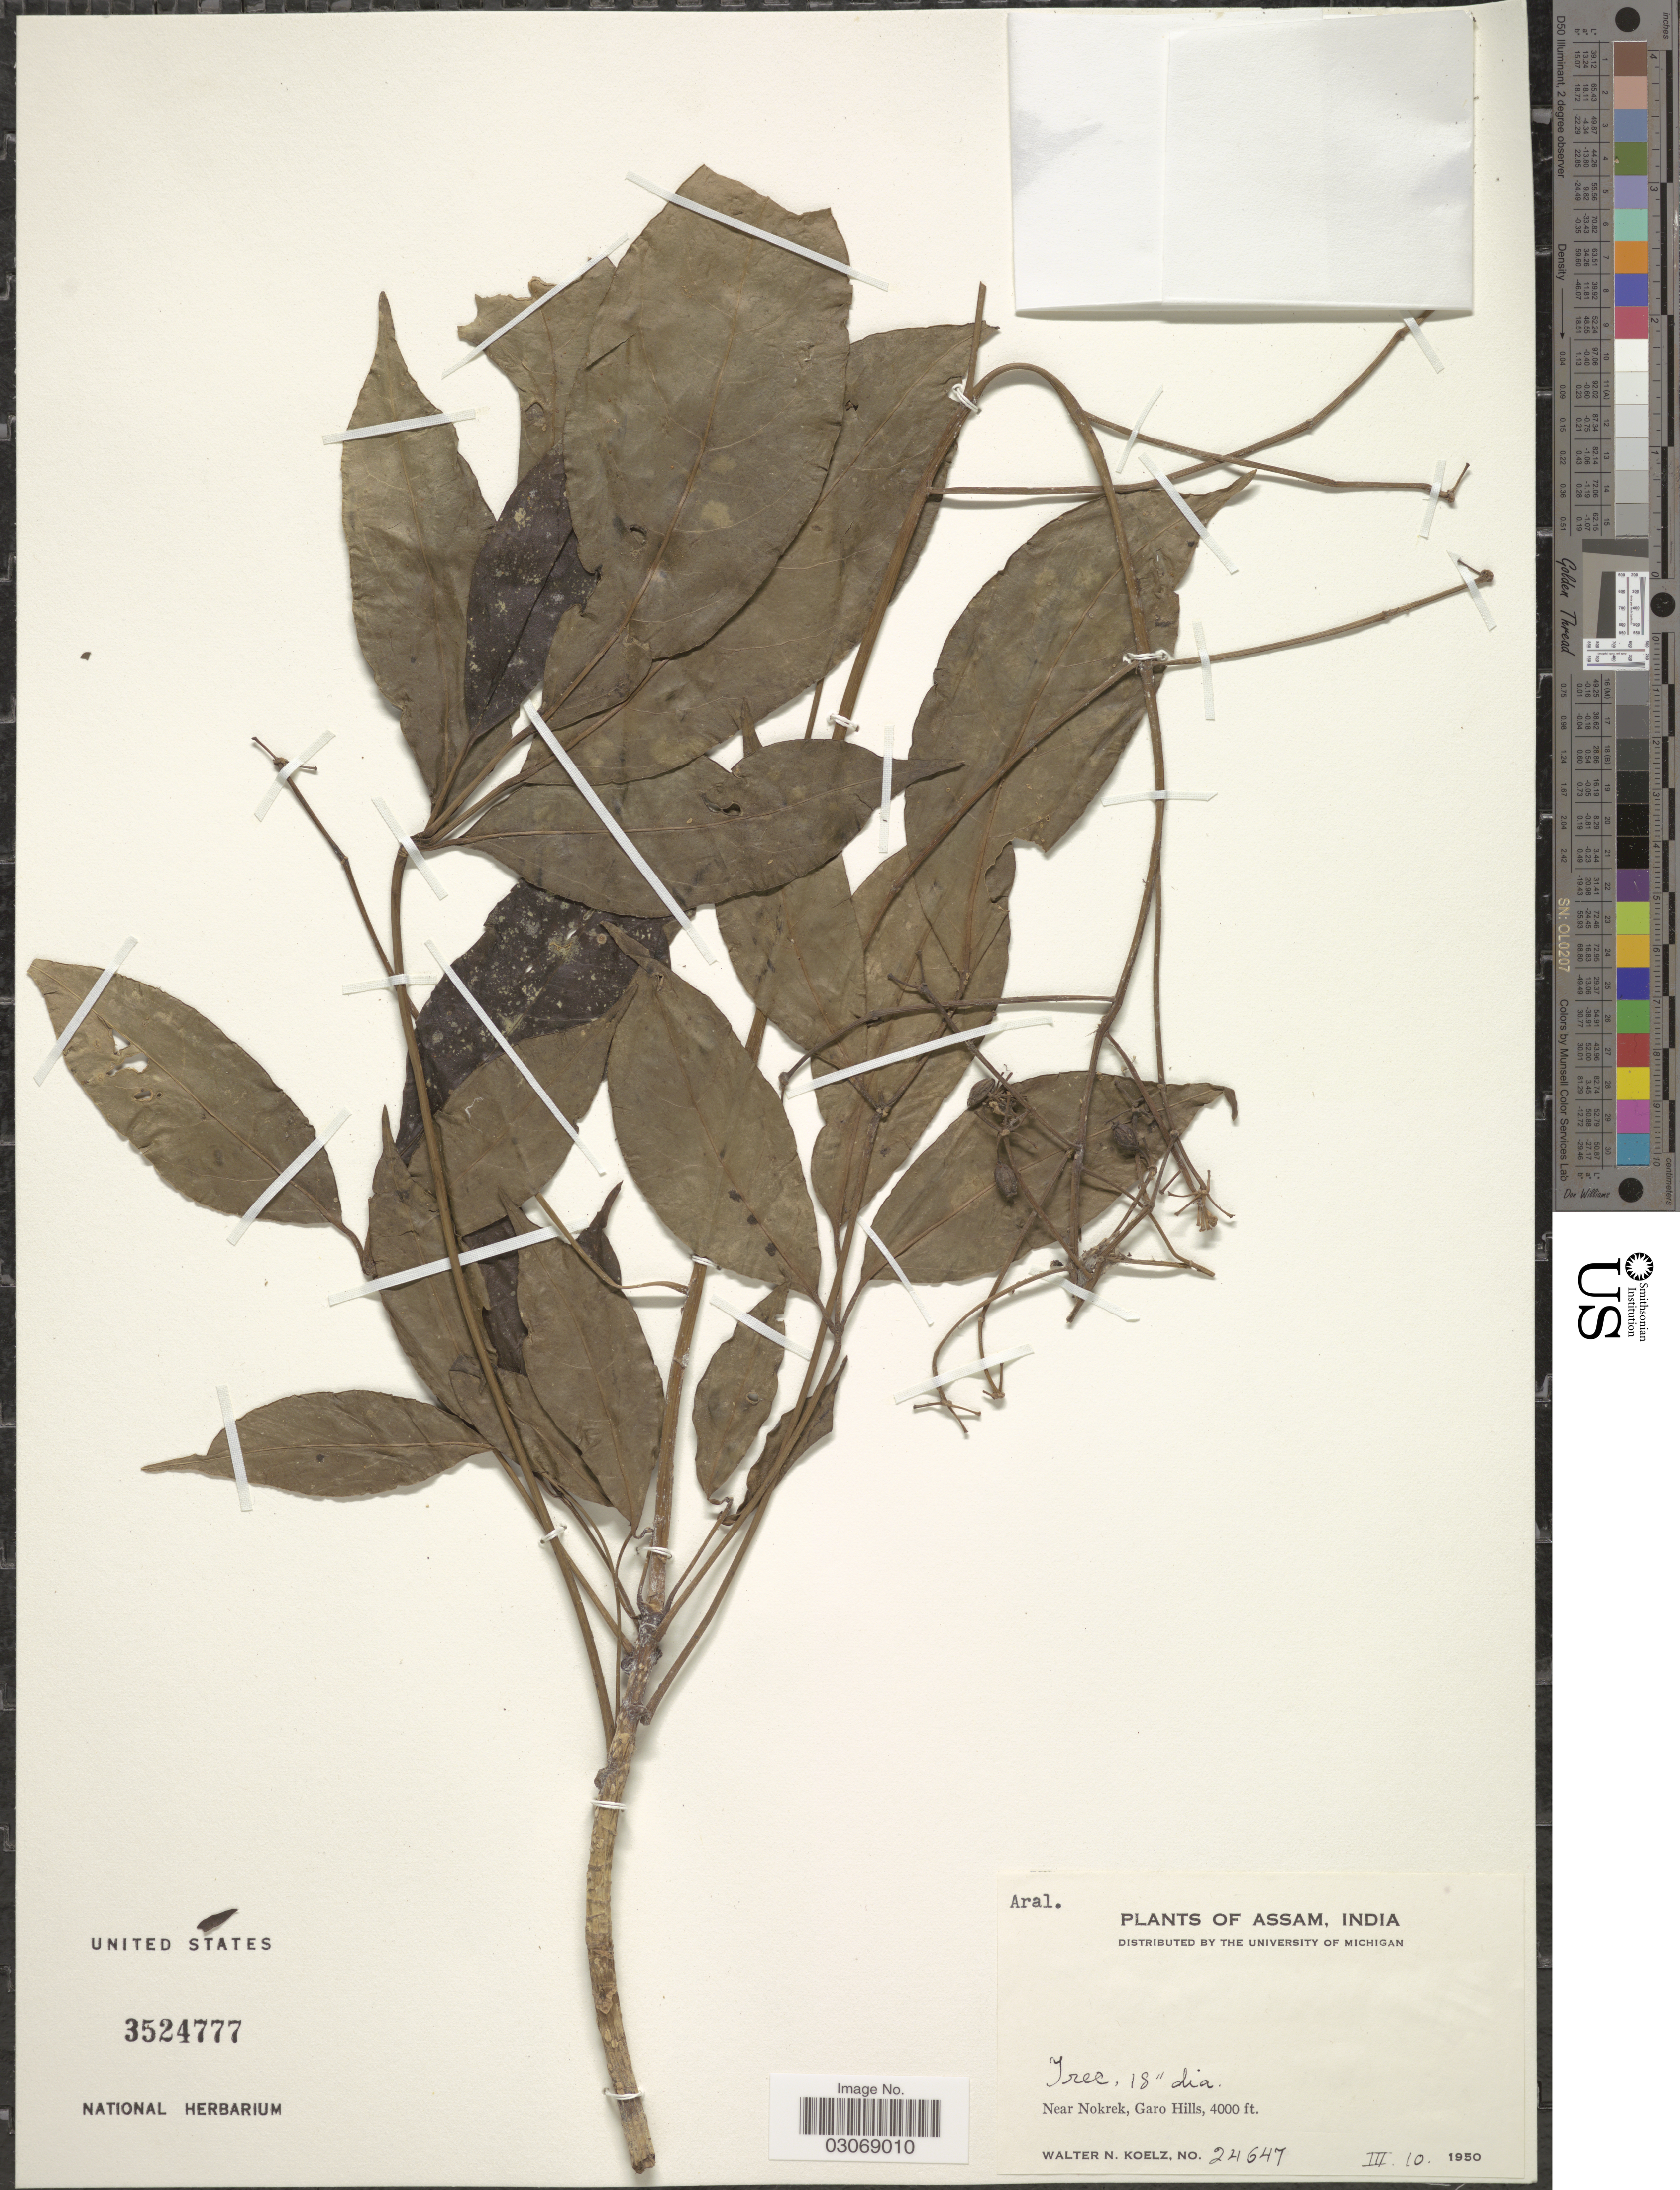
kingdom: Plantae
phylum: Tracheophyta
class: Magnoliopsida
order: Apiales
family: Araliaceae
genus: Macropanax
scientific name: Macropanax sp.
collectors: W. N. Koelz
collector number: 24647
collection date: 1950-03-10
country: India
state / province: Meghalaya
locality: Near Nokrek, Garo Hills.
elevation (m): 1219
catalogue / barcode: US 3524777